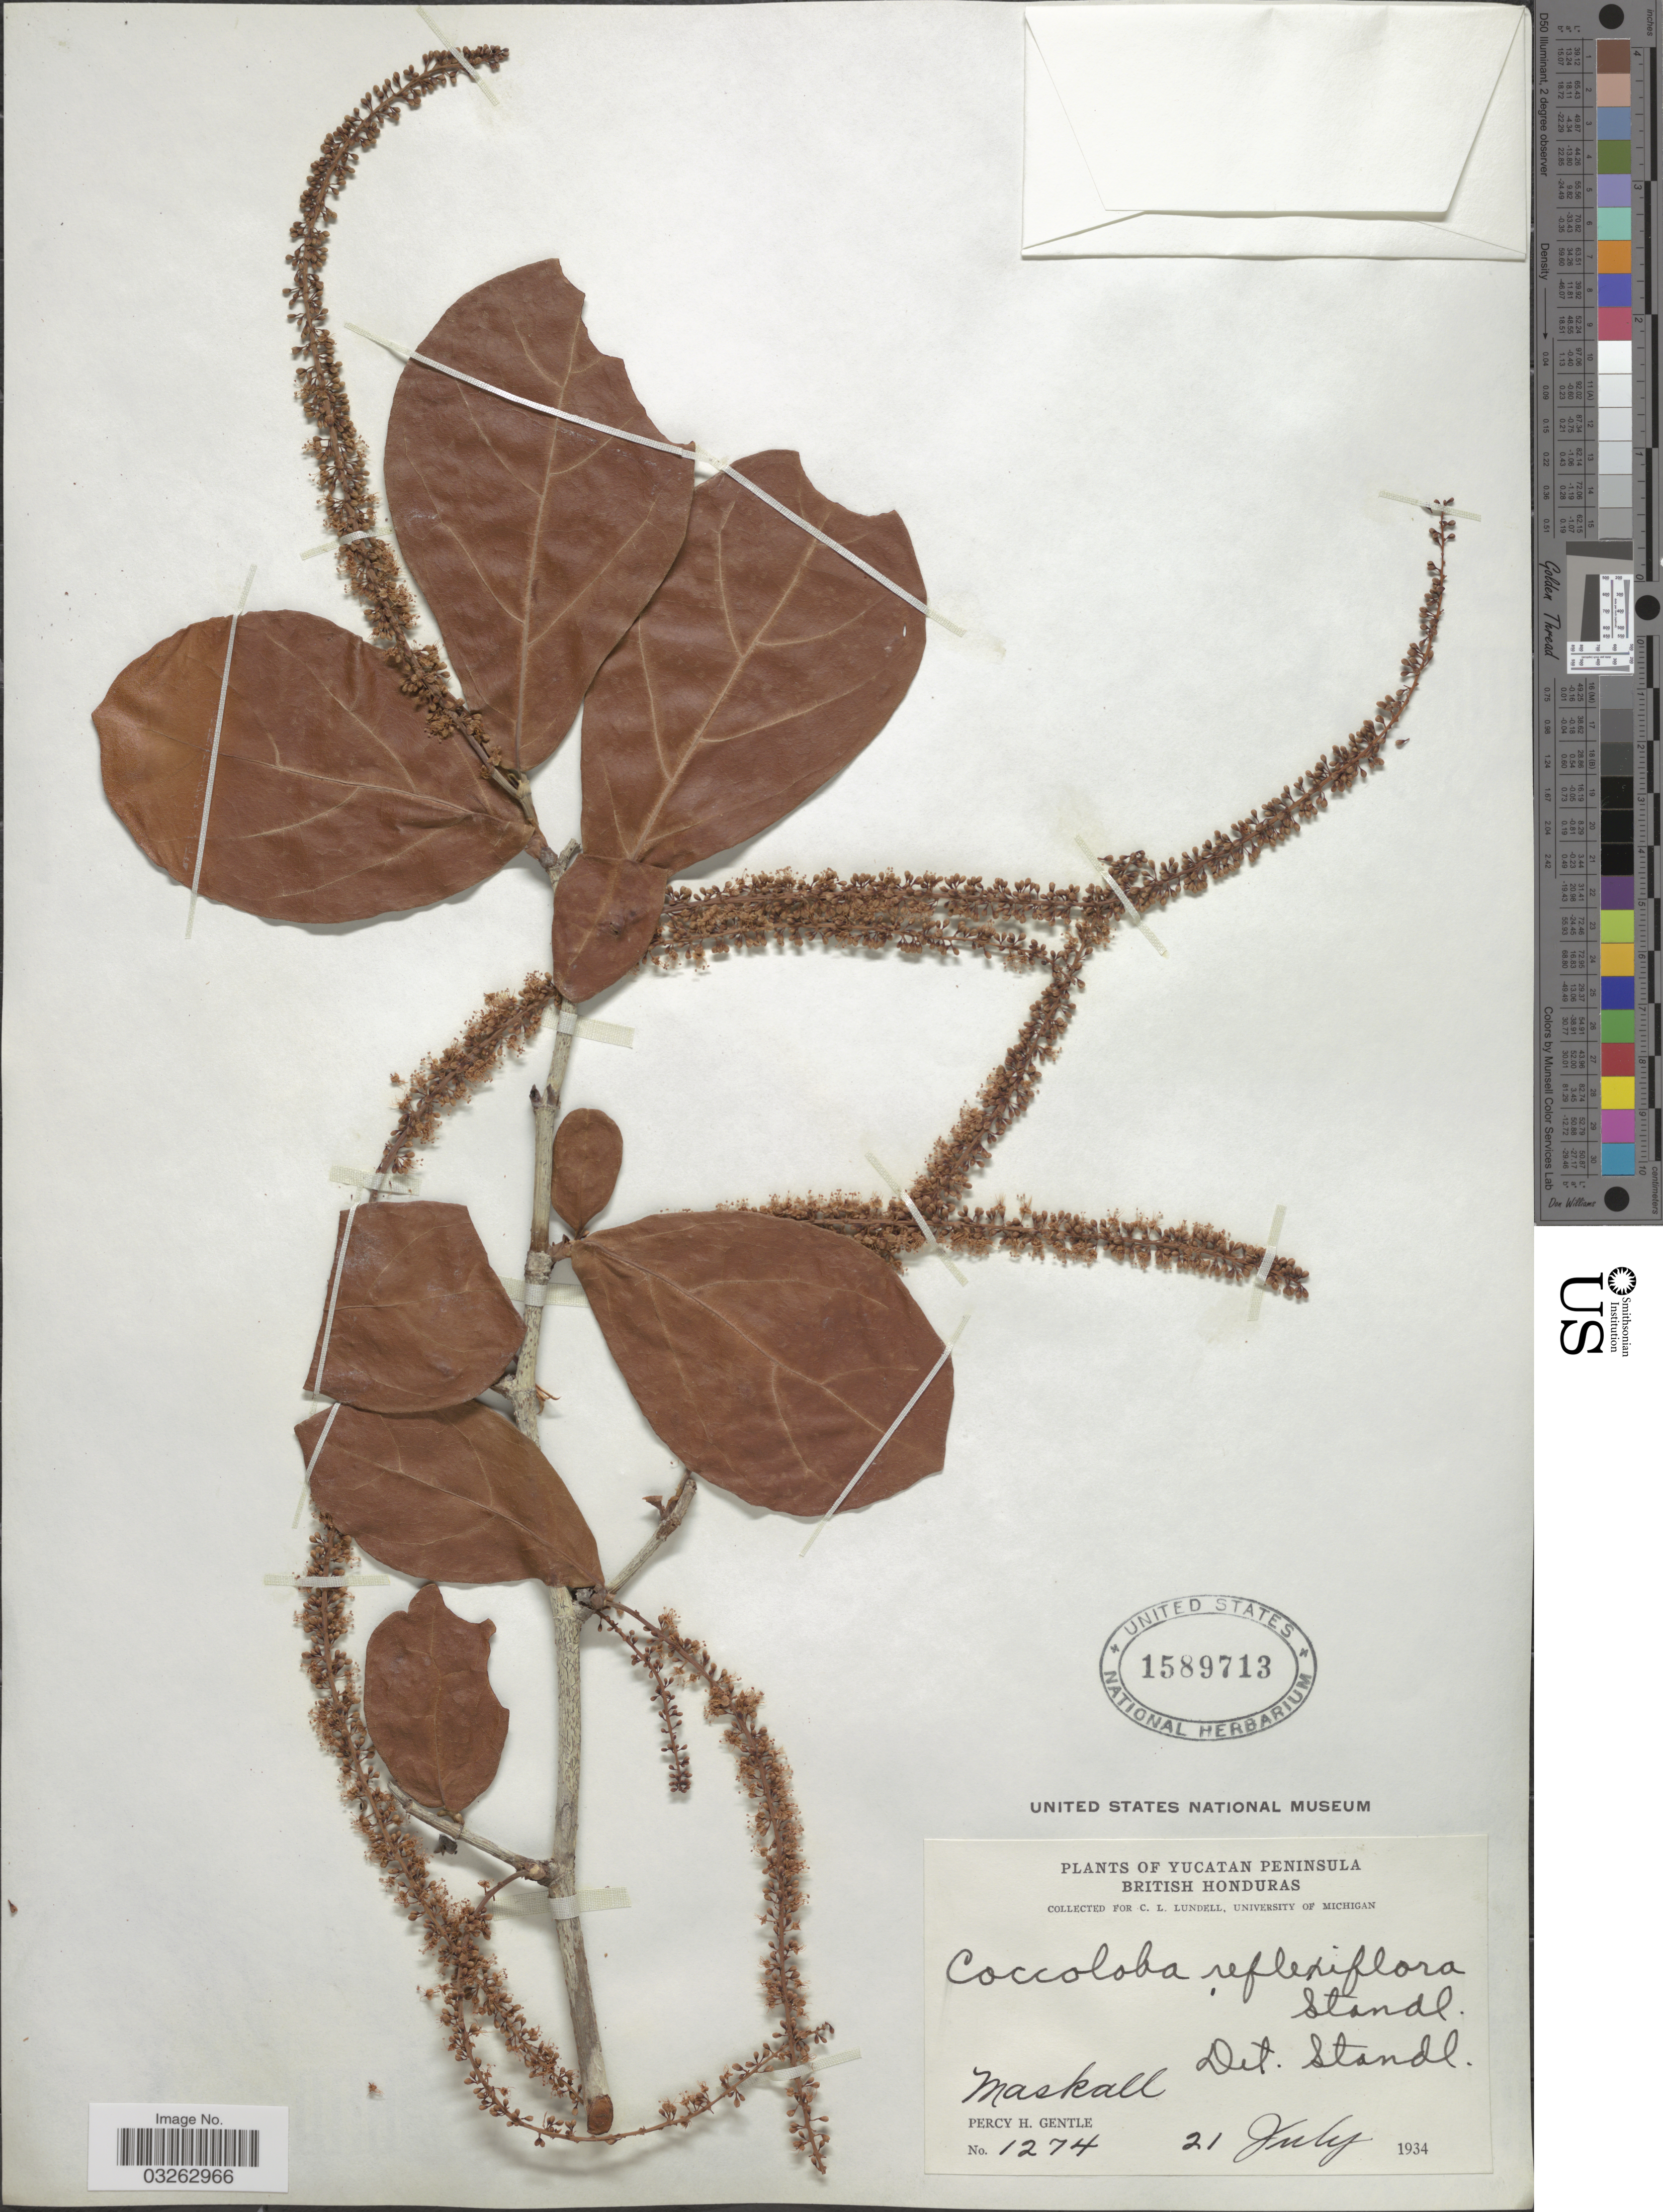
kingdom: Plantae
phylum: Tracheophyta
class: Magnoliopsida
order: Caryophyllales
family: Polygonaceae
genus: Coccoloba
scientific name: Coccoloba reflexiflora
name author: Standl.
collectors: P. H. Gentle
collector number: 1274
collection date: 1934-07-21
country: Belize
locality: Yucatan Peninsula. British Honduras. Maskall.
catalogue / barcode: US 1589713